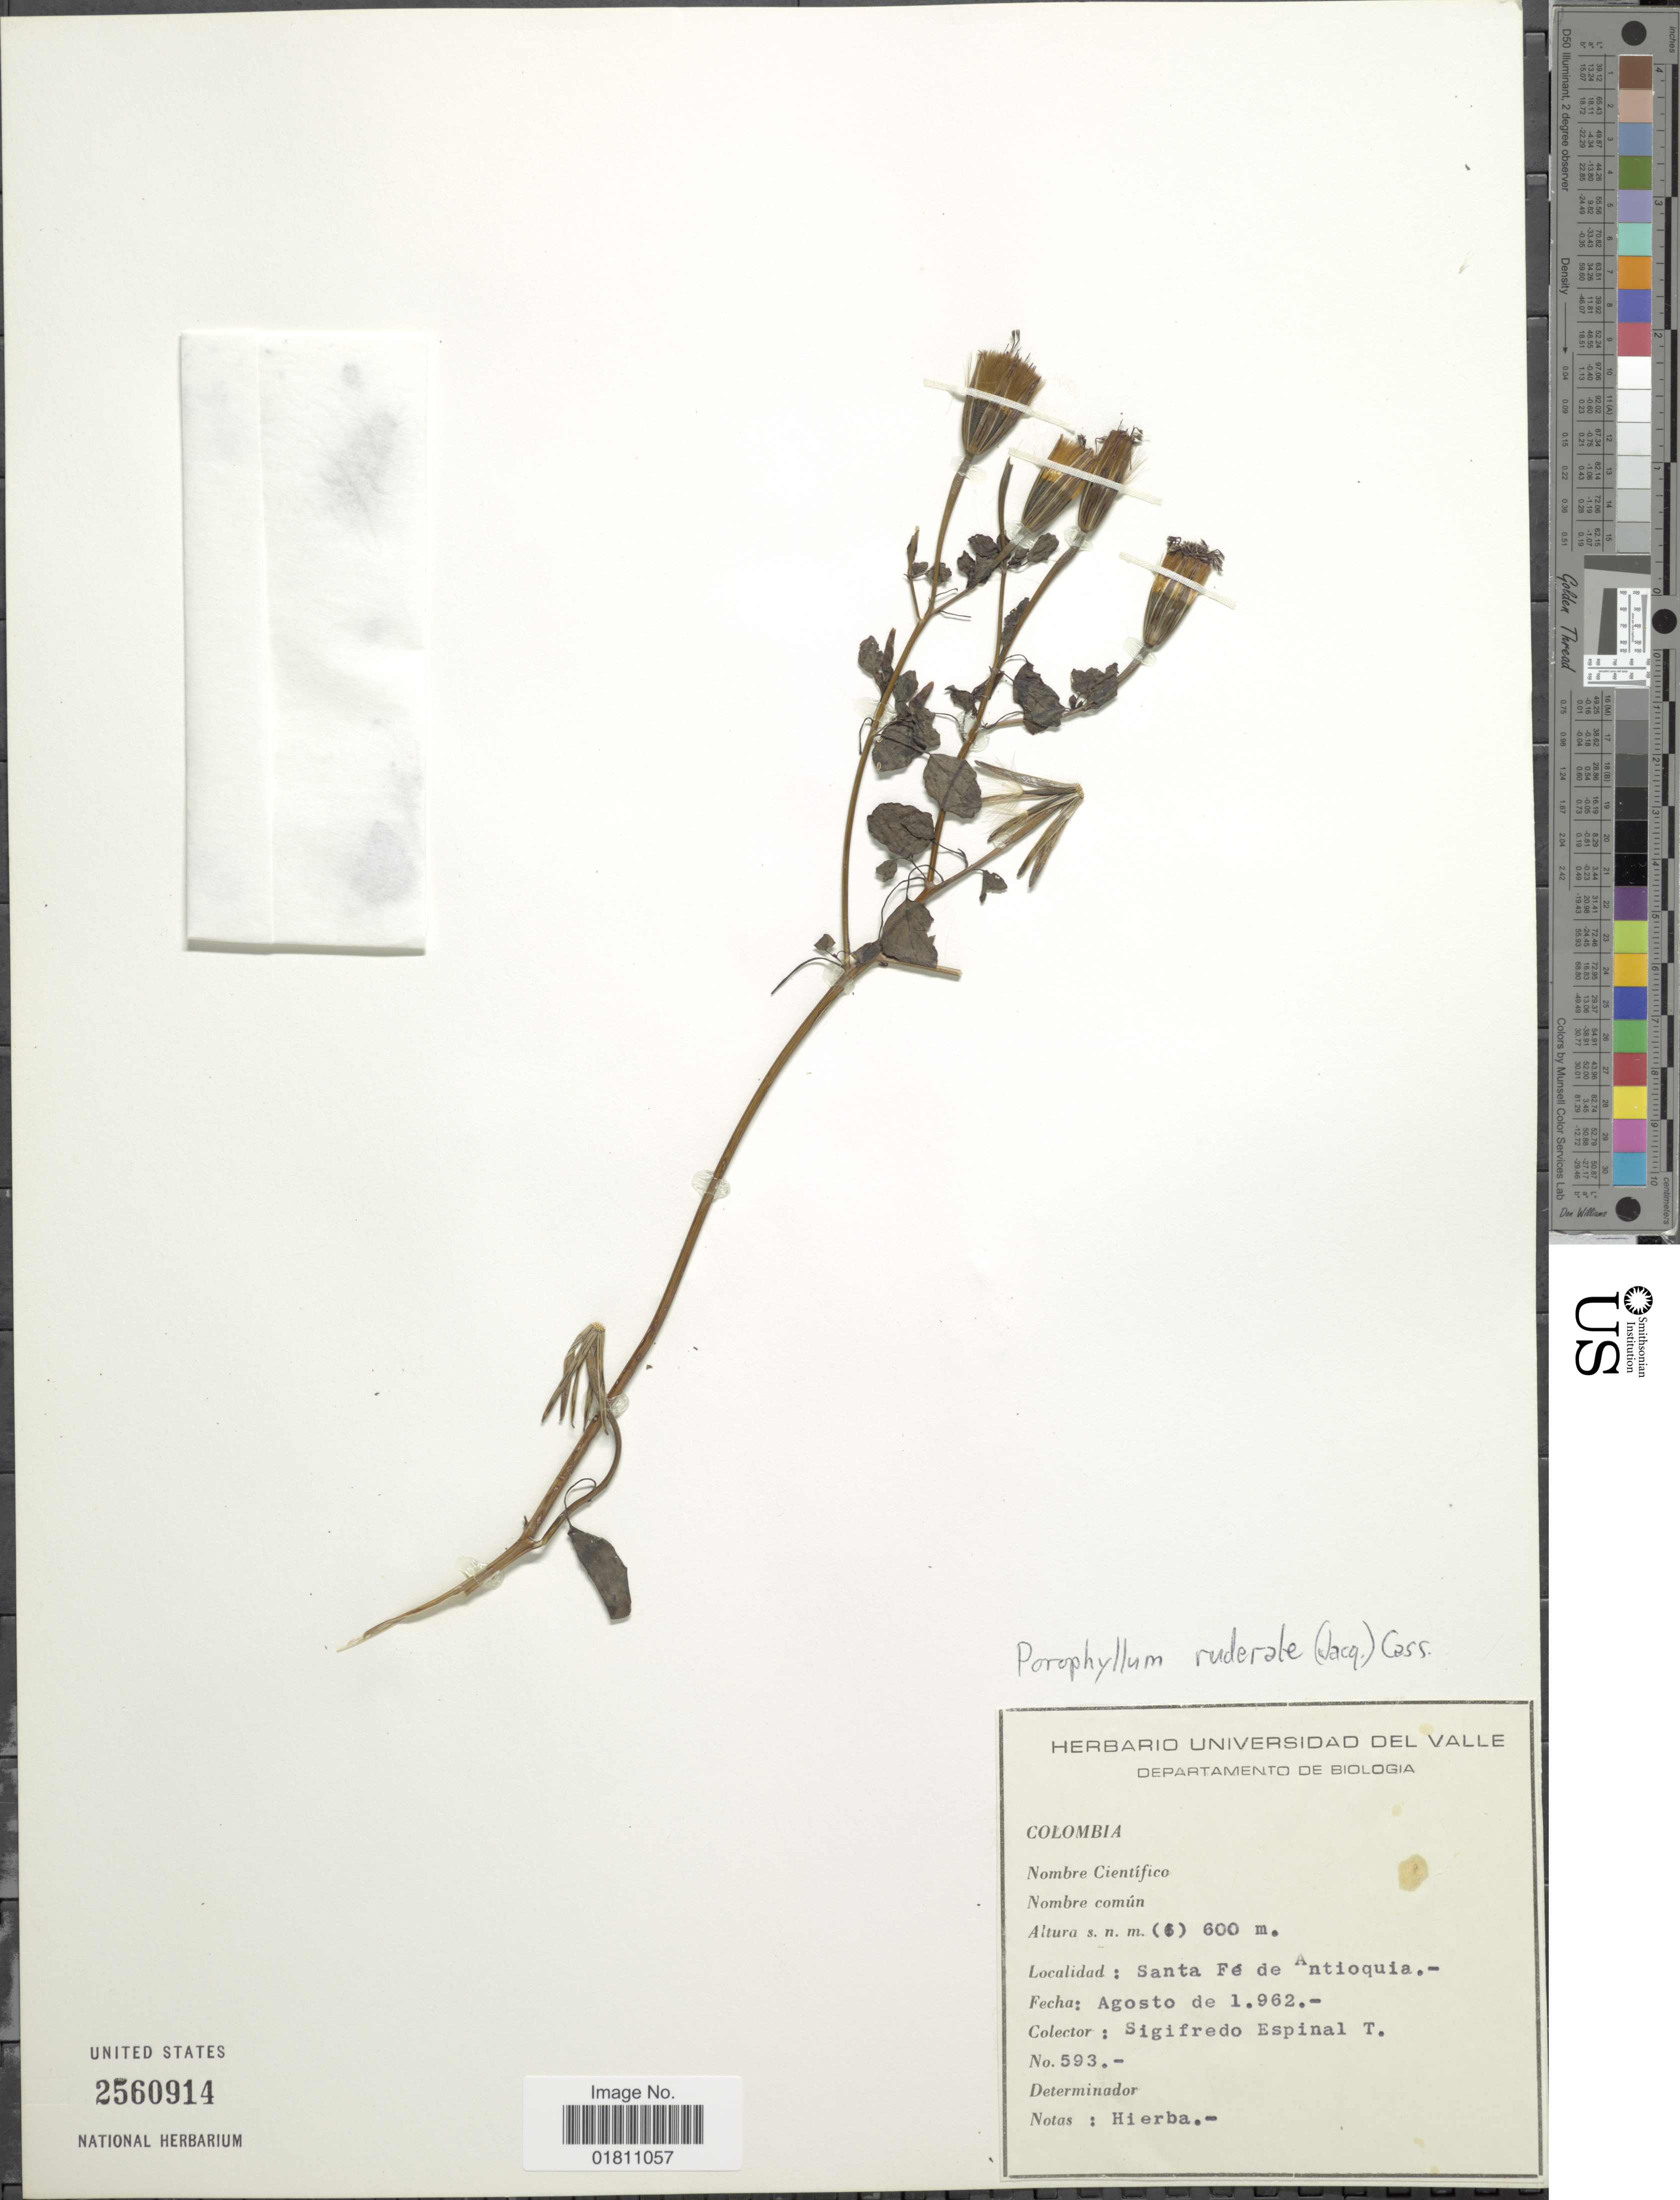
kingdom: Plantae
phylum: Tracheophyta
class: Magnoliopsida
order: Asterales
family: Asteraceae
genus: Porophyllum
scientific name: Porophyllum ruderale subsp. ruderale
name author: (Jacq.) Cass.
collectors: S. T. Espinal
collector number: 593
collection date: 1962-08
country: Colombia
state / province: Antioquia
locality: Santa Fé de Antioquia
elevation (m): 600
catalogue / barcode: US 2560914